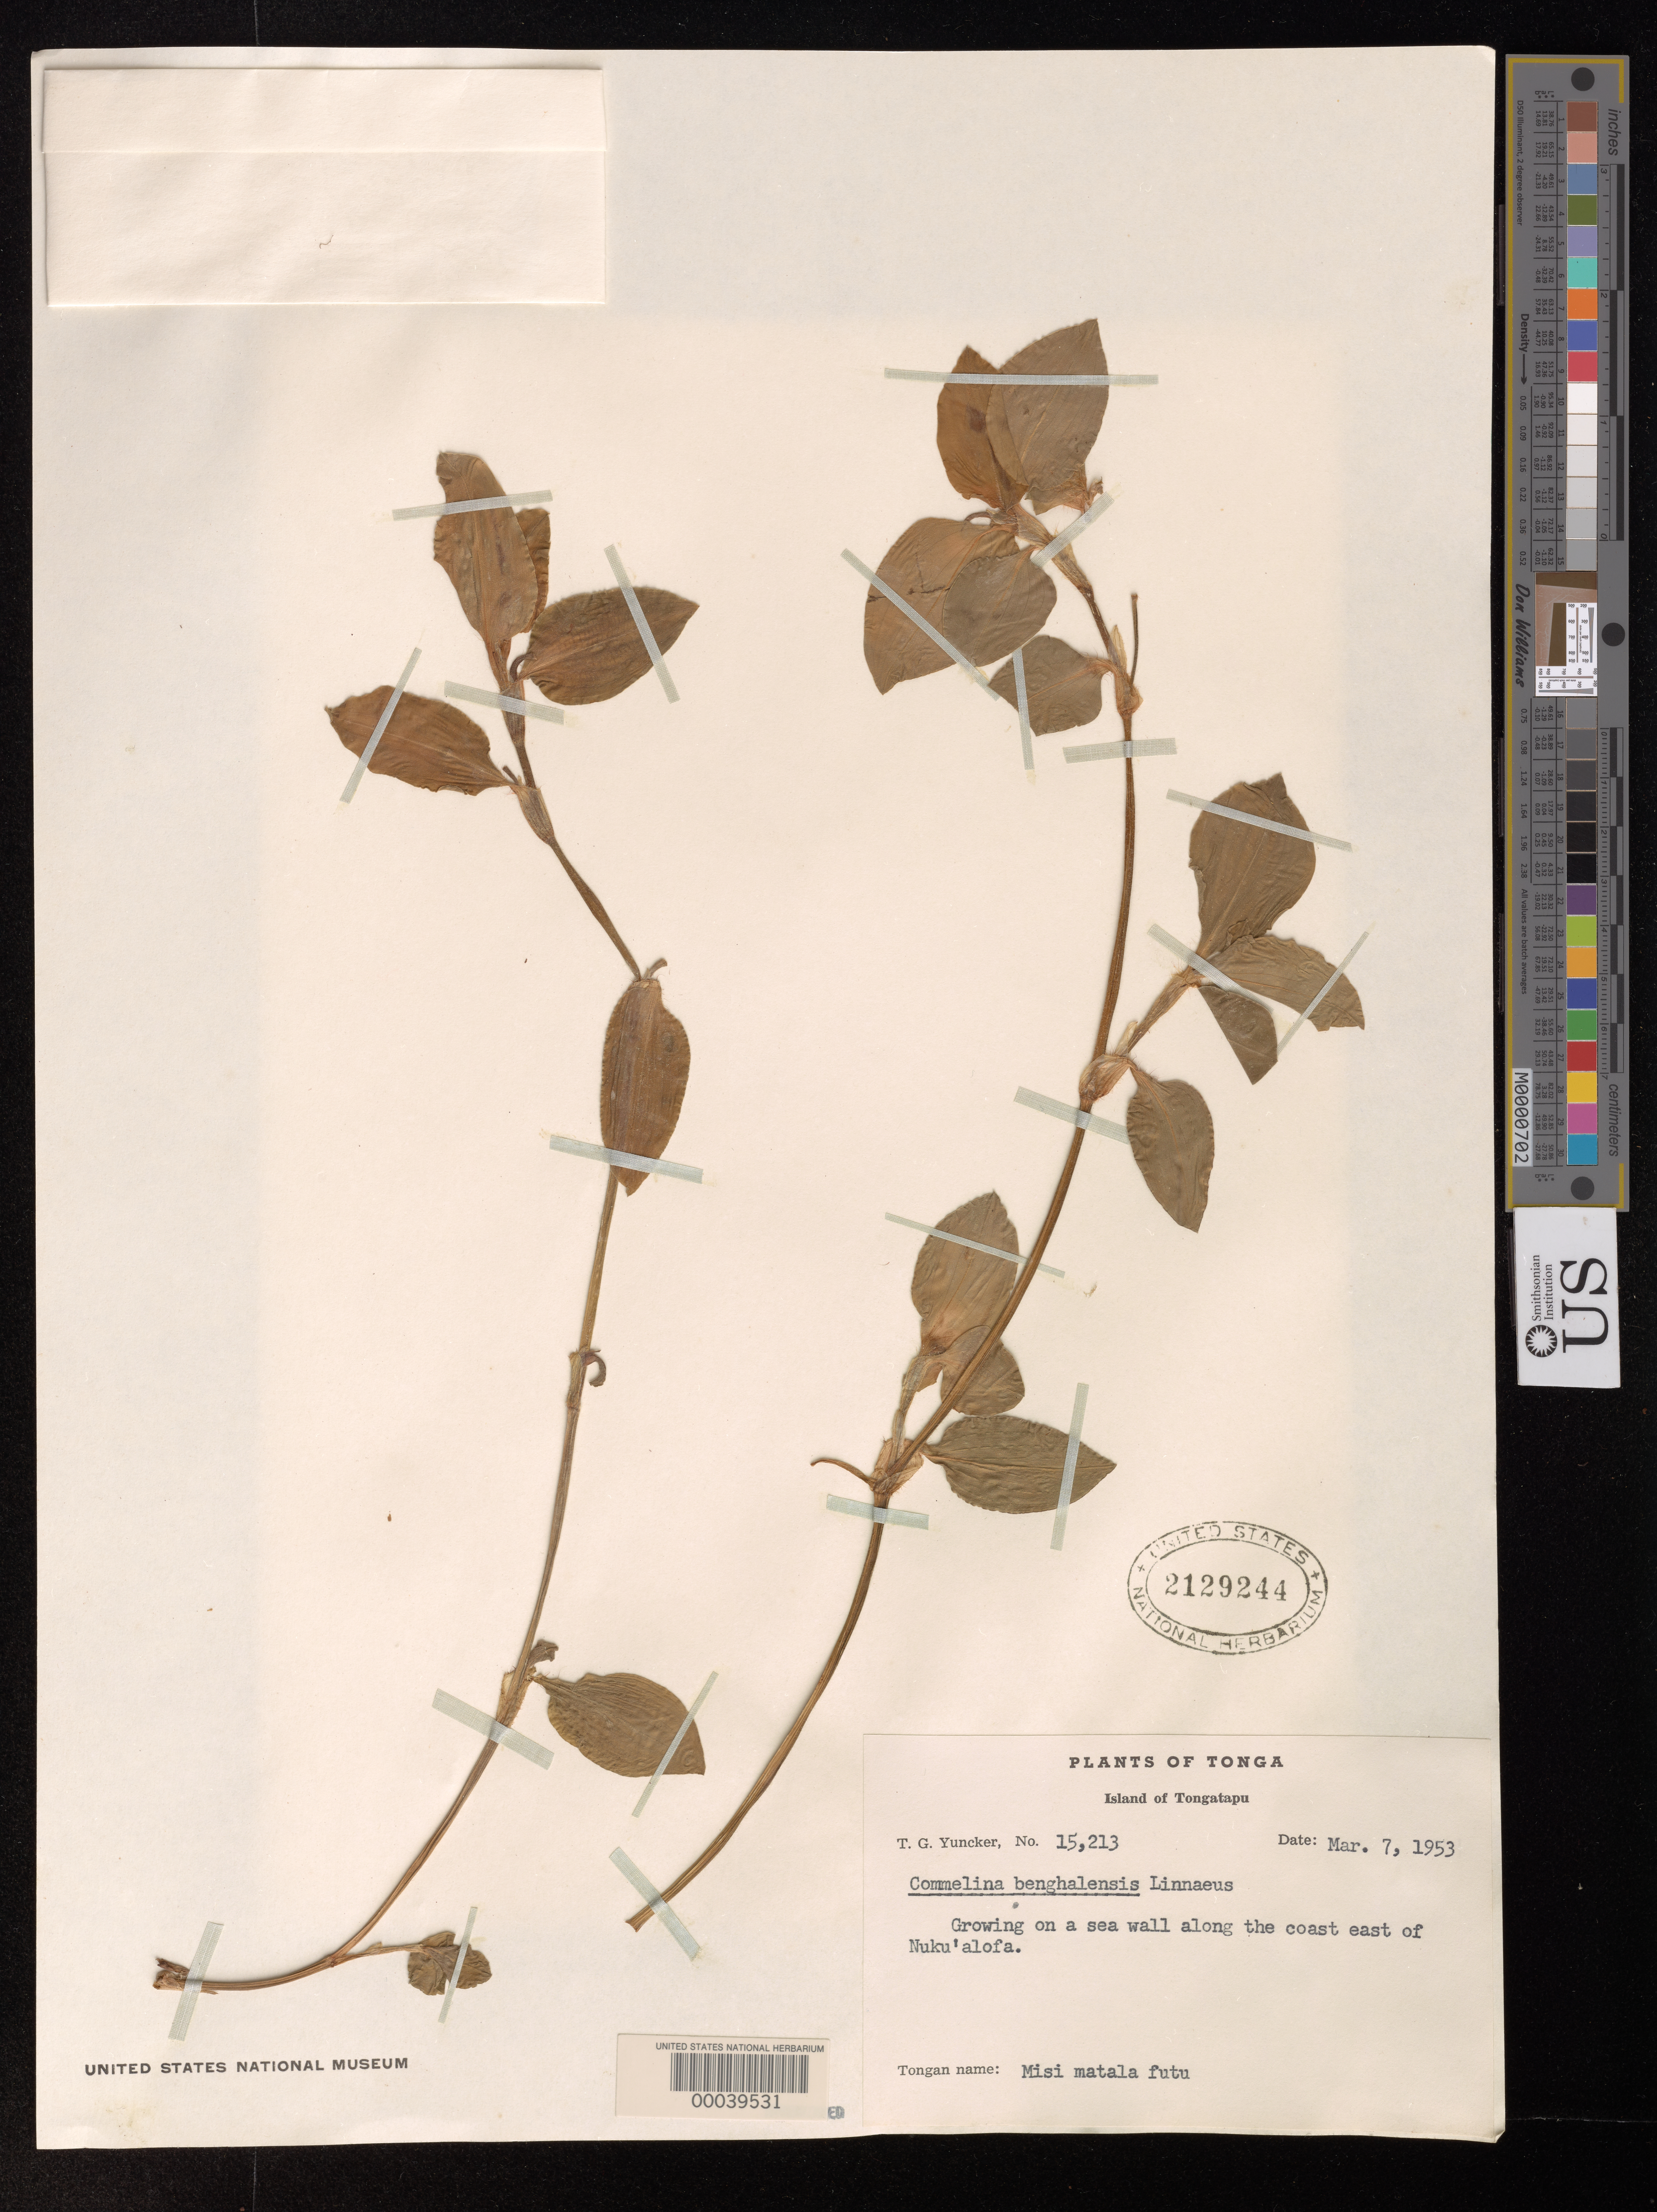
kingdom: Plantae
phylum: Tracheophyta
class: Liliopsida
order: Commelinales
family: Commelinaceae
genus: Commelina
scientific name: Commelina benghalensis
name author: L.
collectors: T. G. Yuncker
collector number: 15213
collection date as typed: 07 Mar 1953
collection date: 1953-03-07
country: Tonga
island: Tongatapu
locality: E of Nuku'alofa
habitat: Sea wall; coast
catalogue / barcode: US 2129244